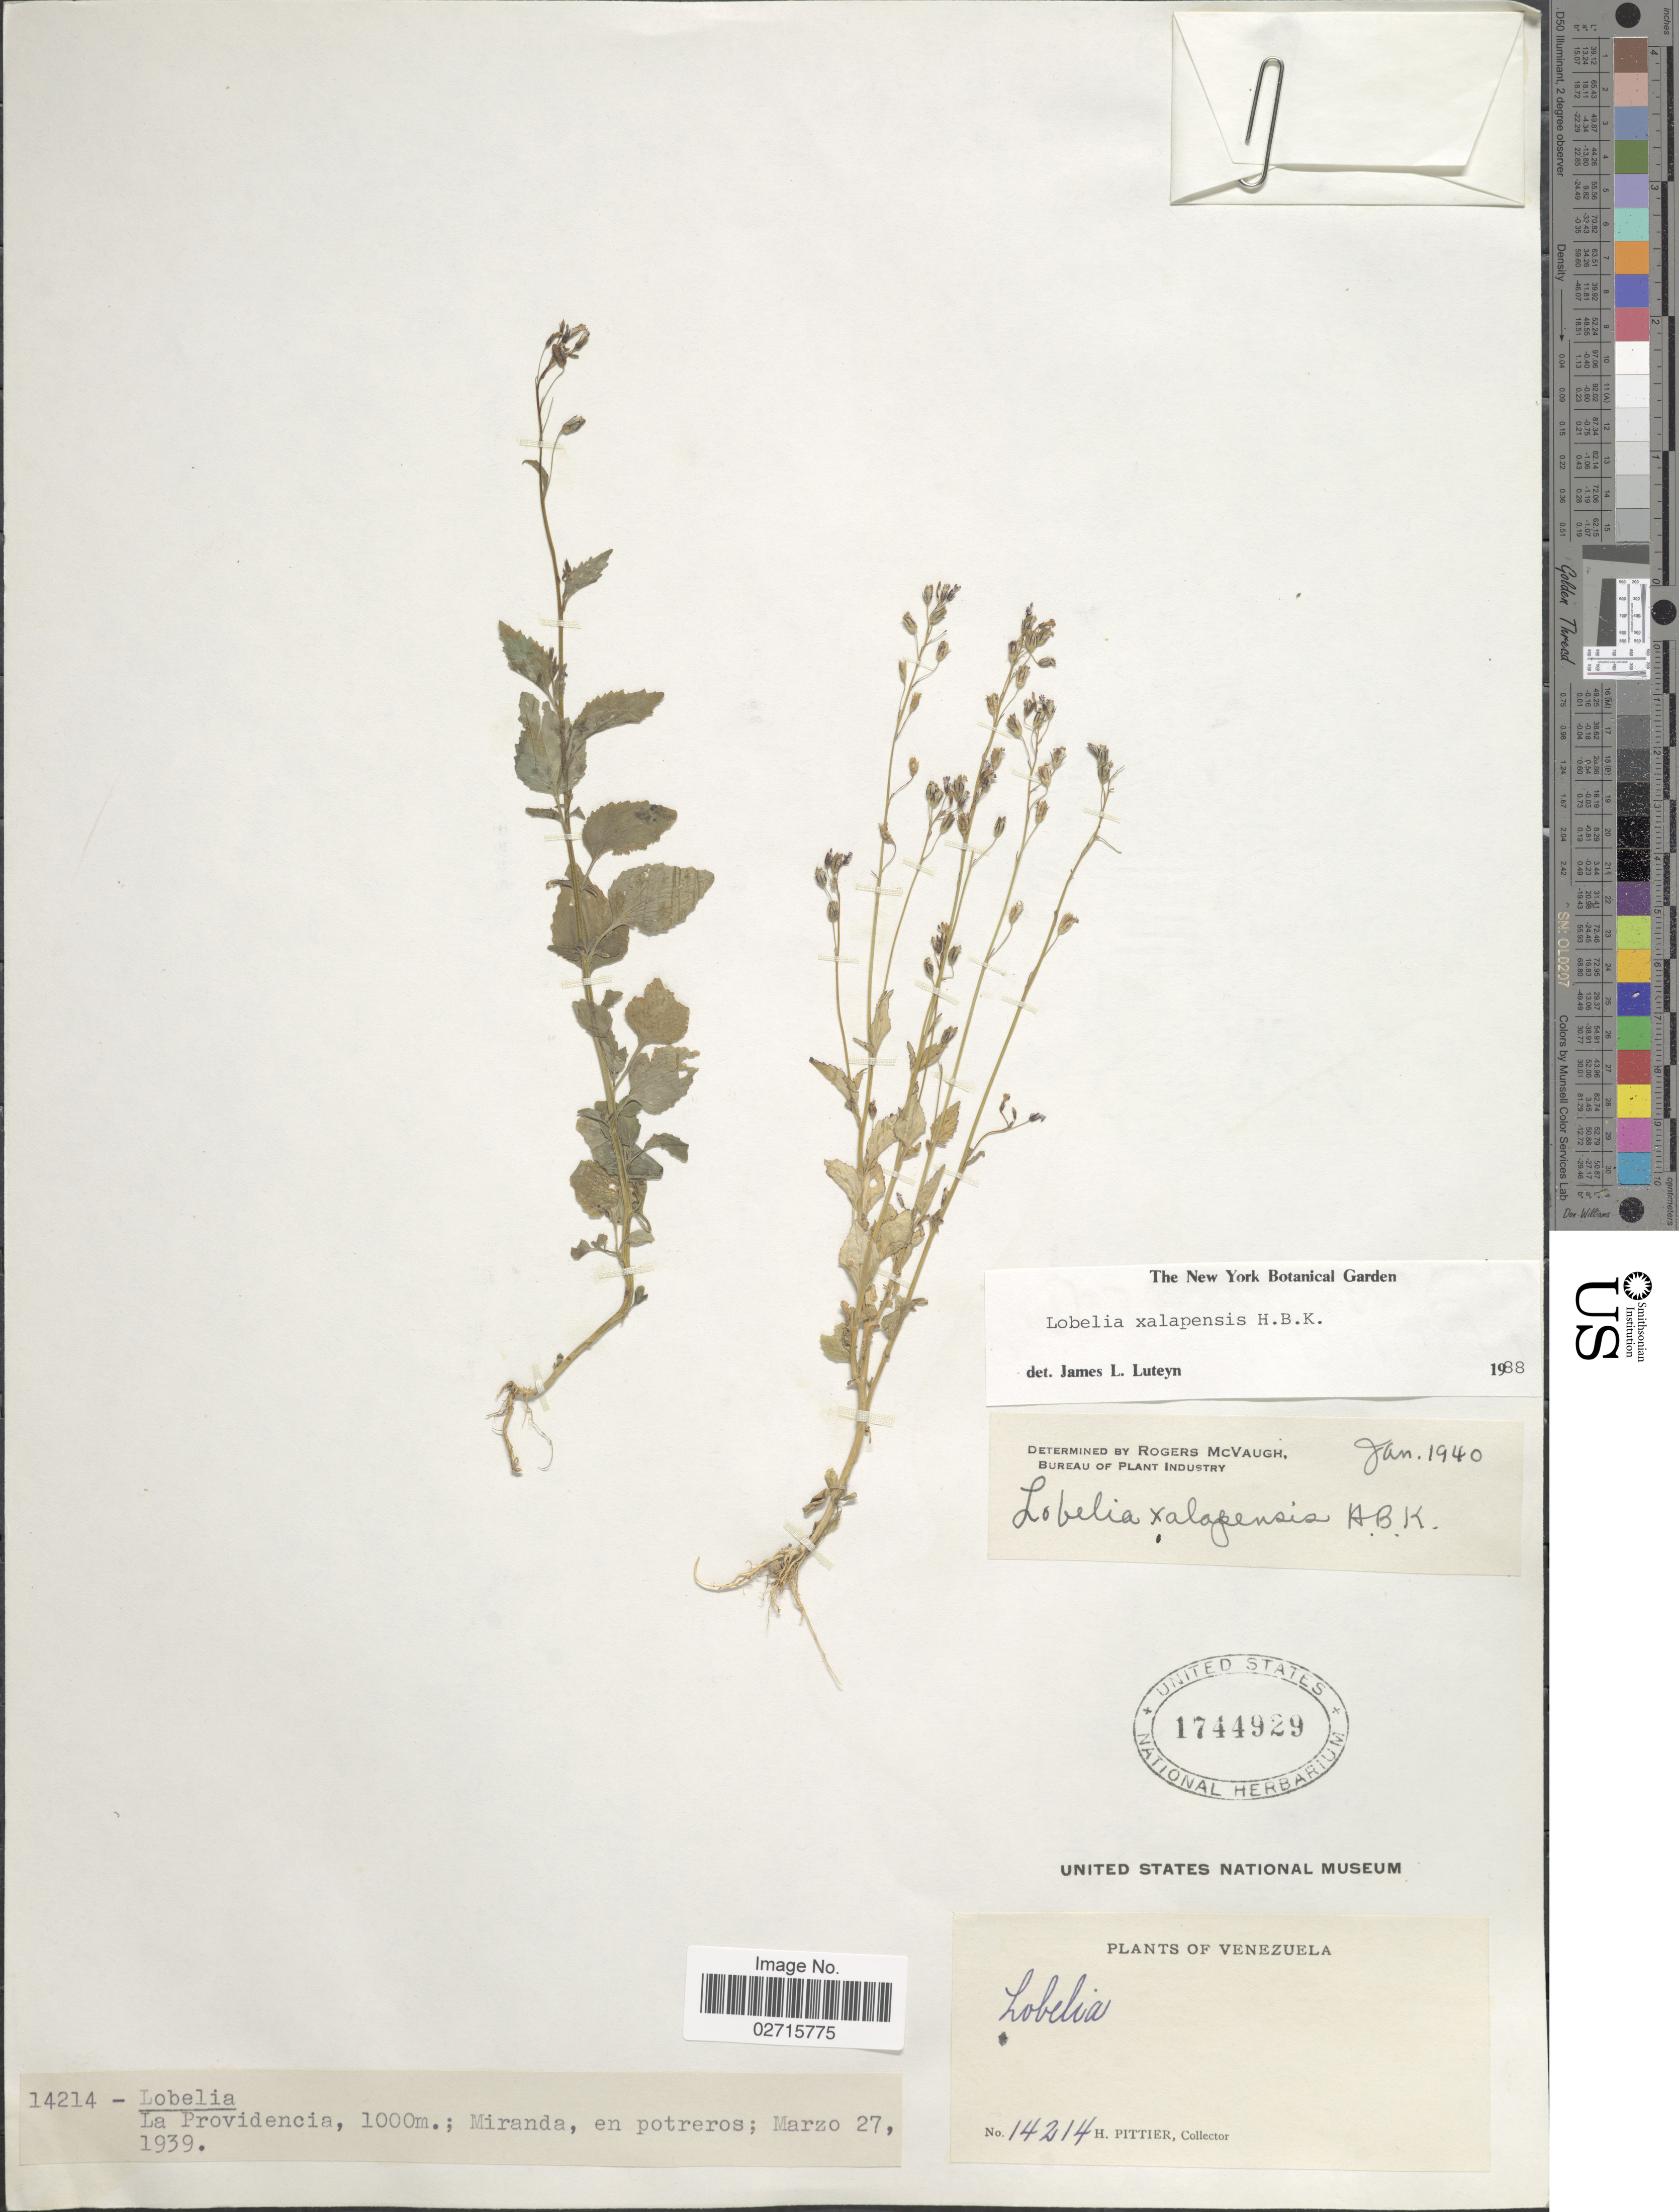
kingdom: Plantae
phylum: Tracheophyta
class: Magnoliopsida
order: Asterales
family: Campanulaceae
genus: Lobelia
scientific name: Lobelia xalapensis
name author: Kunth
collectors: H. F. Pittier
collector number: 14214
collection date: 1939-03-27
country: Venezuela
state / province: Miranda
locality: La Providencia, Miranda, en Potreros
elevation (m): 1000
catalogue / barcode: US 1744929